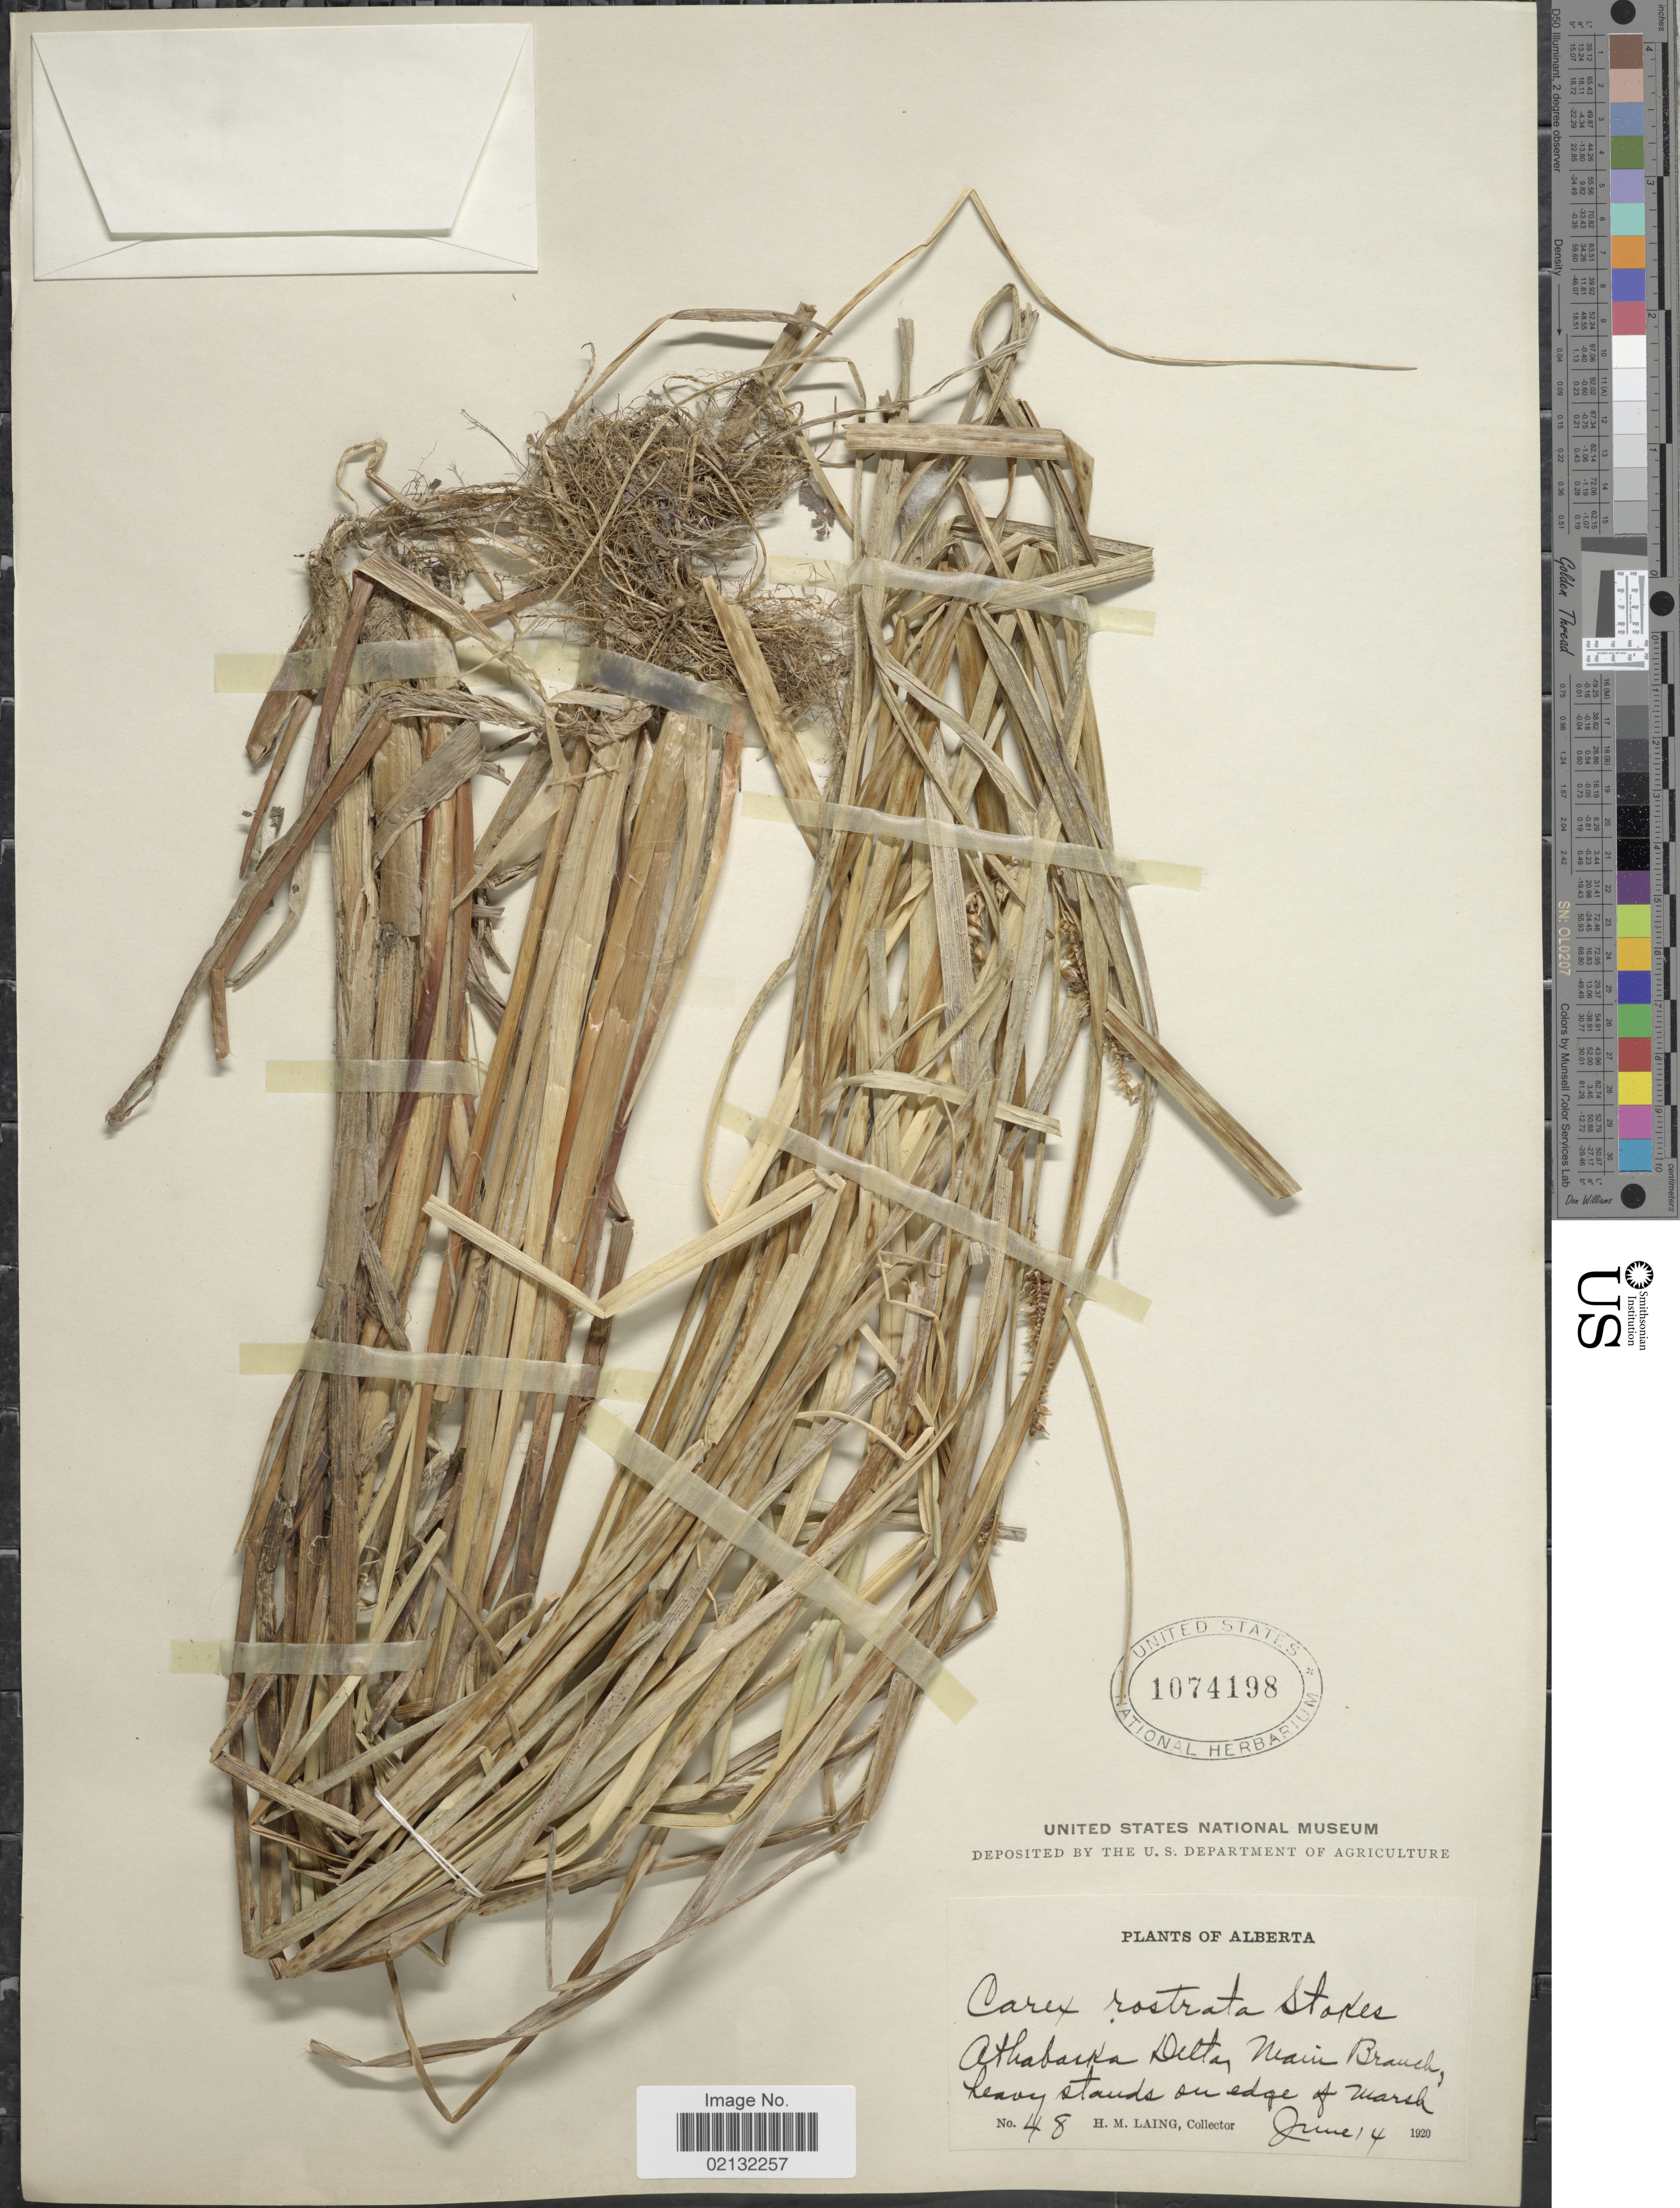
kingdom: Plantae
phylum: Tracheophyta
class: Liliopsida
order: Poales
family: Cyperaceae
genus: Carex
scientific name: Carex rostrata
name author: Stokes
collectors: H. Laing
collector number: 48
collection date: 1920-06-14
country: Canada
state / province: Alberta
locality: Athabacka Delta, Main Branch, heavy stands on edge of marsh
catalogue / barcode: US 1074198